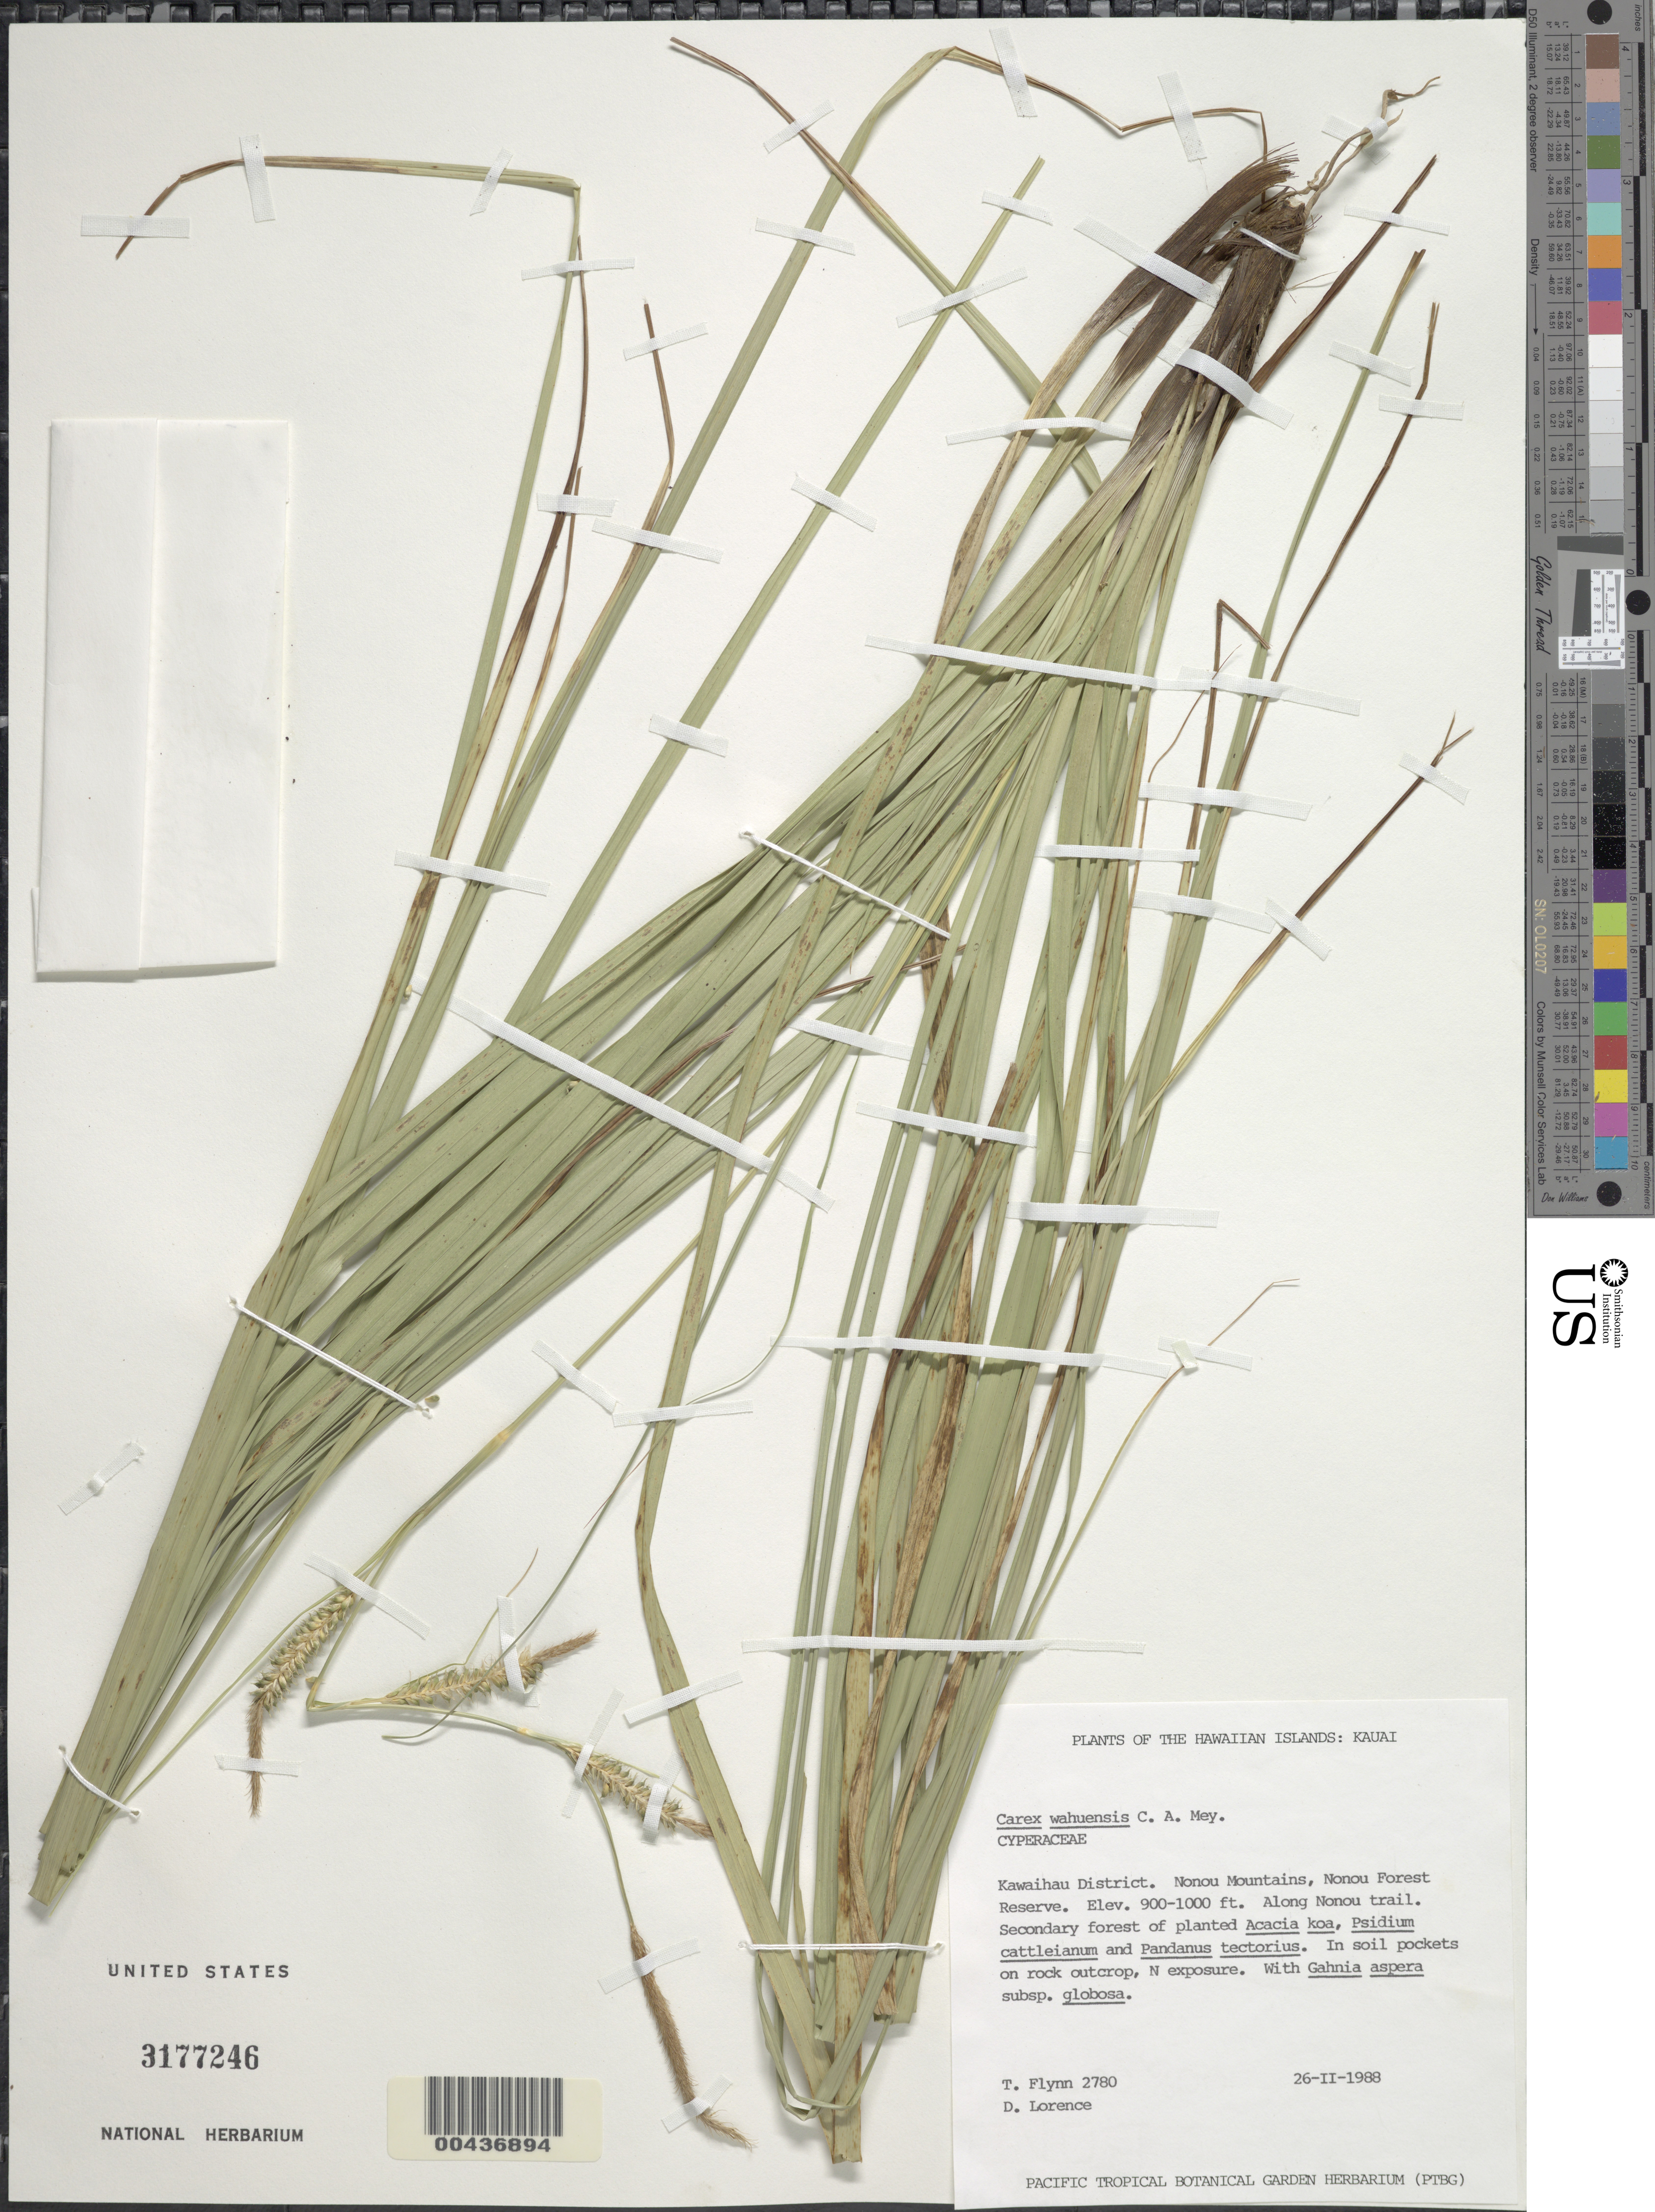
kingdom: Plantae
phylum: Tracheophyta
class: Liliopsida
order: Poales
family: Cyperaceae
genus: Carex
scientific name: Carex wahuensis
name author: C.A. Mey.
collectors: T. W. Flynn & D. Lorence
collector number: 2780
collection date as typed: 26 Feb 1988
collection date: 1988-02-26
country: United States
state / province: Hawaii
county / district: Kauai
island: Kaua'i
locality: Kawaihau District, Nonou Mountains, Nonou Forest Reserve, along Nonou trail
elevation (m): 274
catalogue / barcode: US 3177246